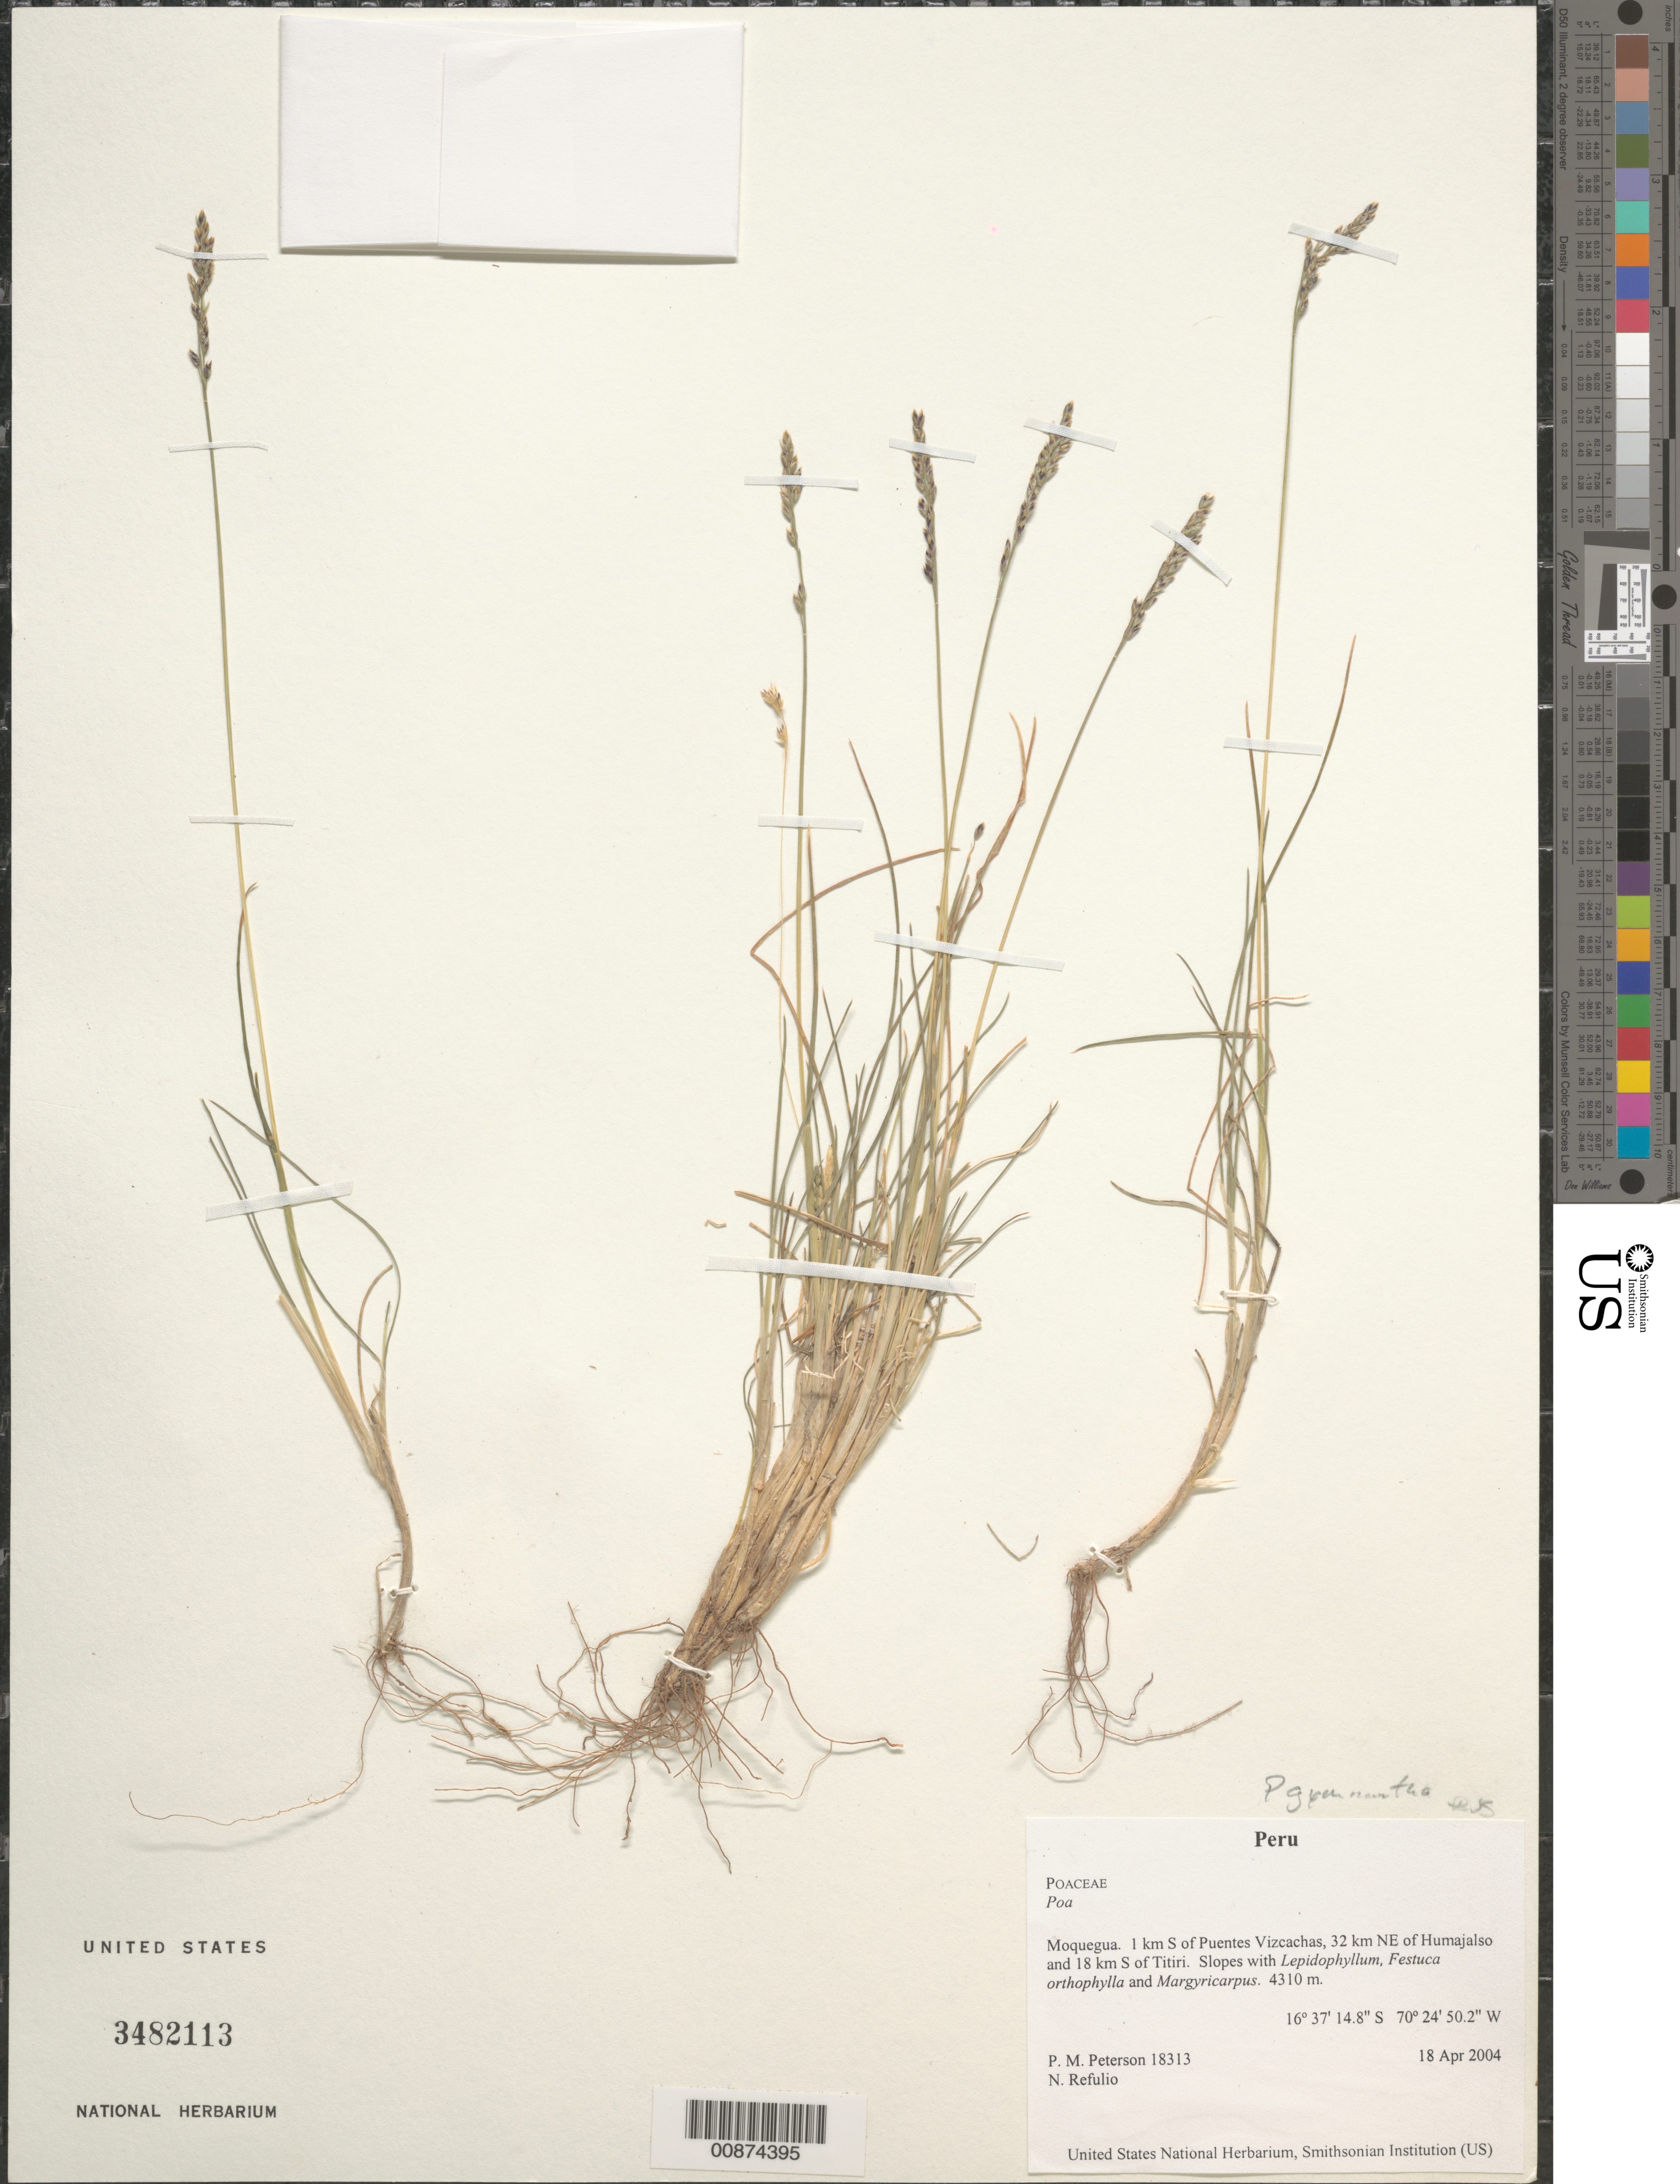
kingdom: Plantae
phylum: Tracheophyta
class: Liliopsida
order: Poales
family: Poaceae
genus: Poa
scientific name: Poa gymnantha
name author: Pilg.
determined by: Soreng, Robert J., Research Associate (BOT), Smithsonian Institution - National Museum of Natural History (UNITED STATES)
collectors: P. M. Peterson & N. Refulio-Rodríguez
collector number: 18313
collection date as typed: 18 Apr 2004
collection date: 2004-04-18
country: Peru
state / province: Moquegua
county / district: Mariscal Nieto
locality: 1 km S of Puentes Vizcachas, 32 km NE of Humajalso and 18 km S of Titiri. Slopes with Lepidophyllum, Festuca orthophylla and Margyricarpus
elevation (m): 4310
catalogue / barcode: US 3482113